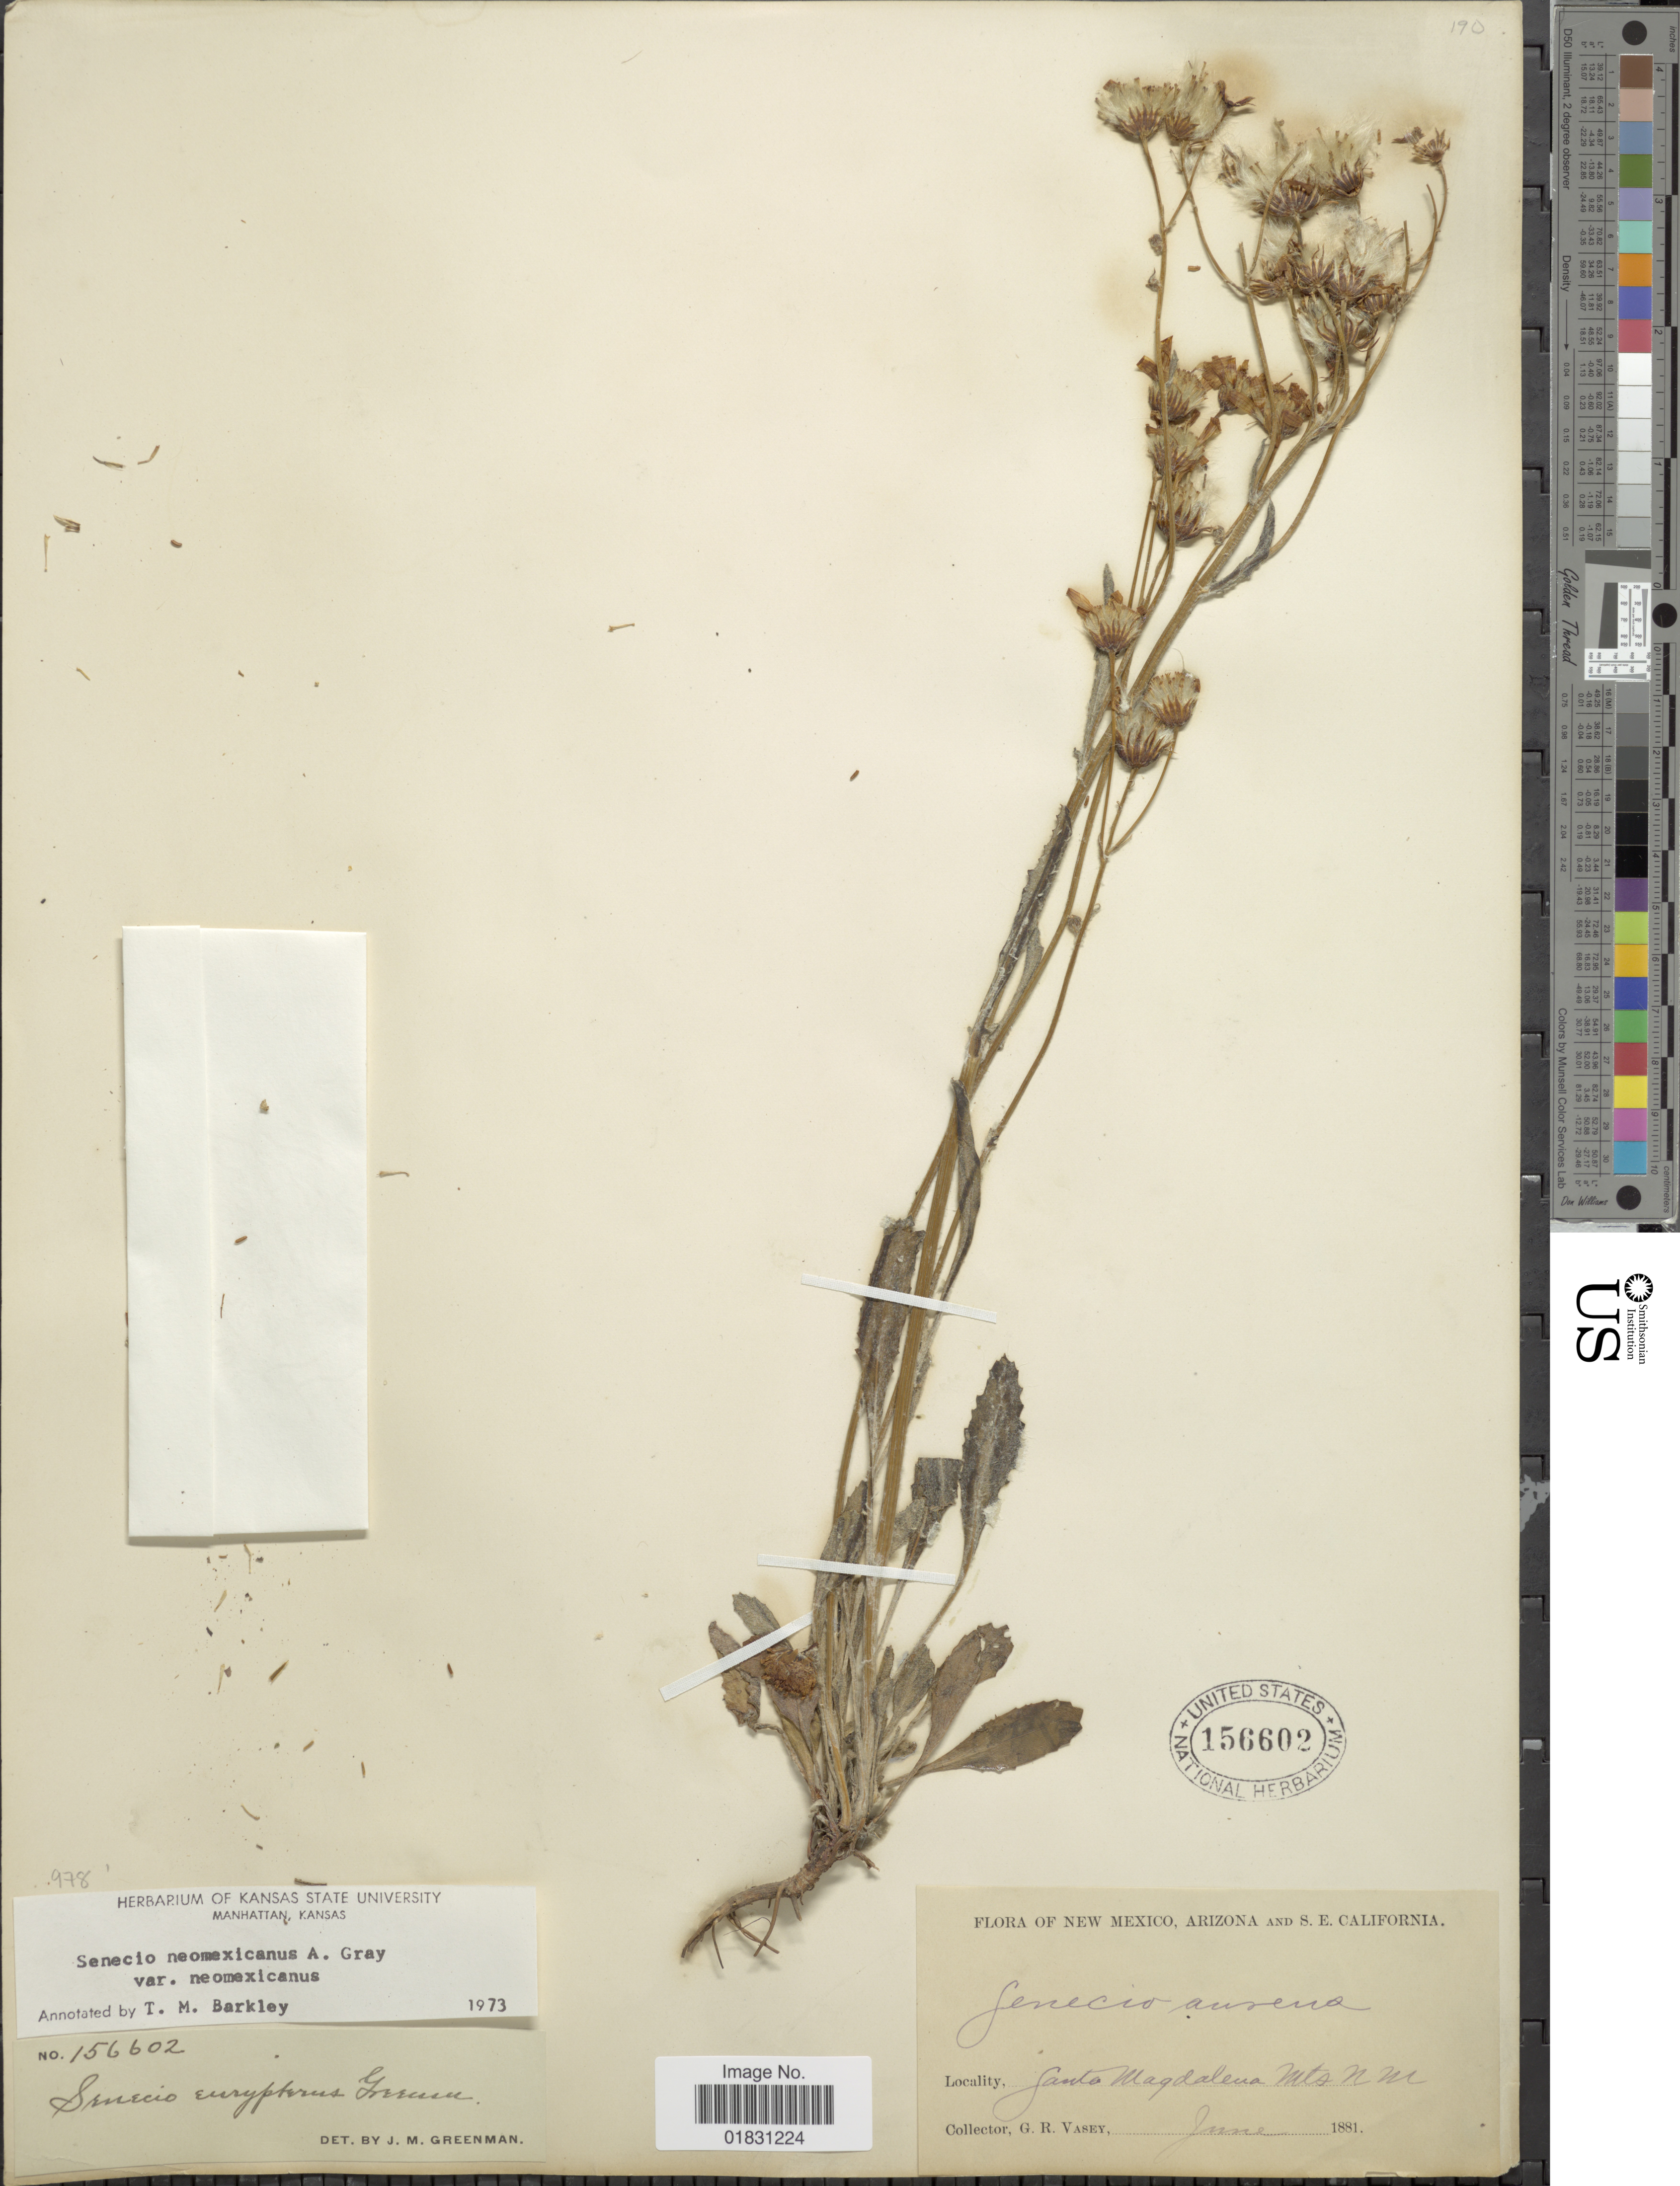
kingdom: Plantae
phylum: Tracheophyta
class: Magnoliopsida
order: Asterales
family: Asteraceae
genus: Packera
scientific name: Packera neomexicana var. neomexicana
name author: (A. Gray) W.A. Weber & Á. Löve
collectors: G. R. Vasey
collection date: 1881-06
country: United States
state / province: New Mexico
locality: New Mexico, Arizona and S.E. California, Santa Magdalena Mts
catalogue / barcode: US 156602